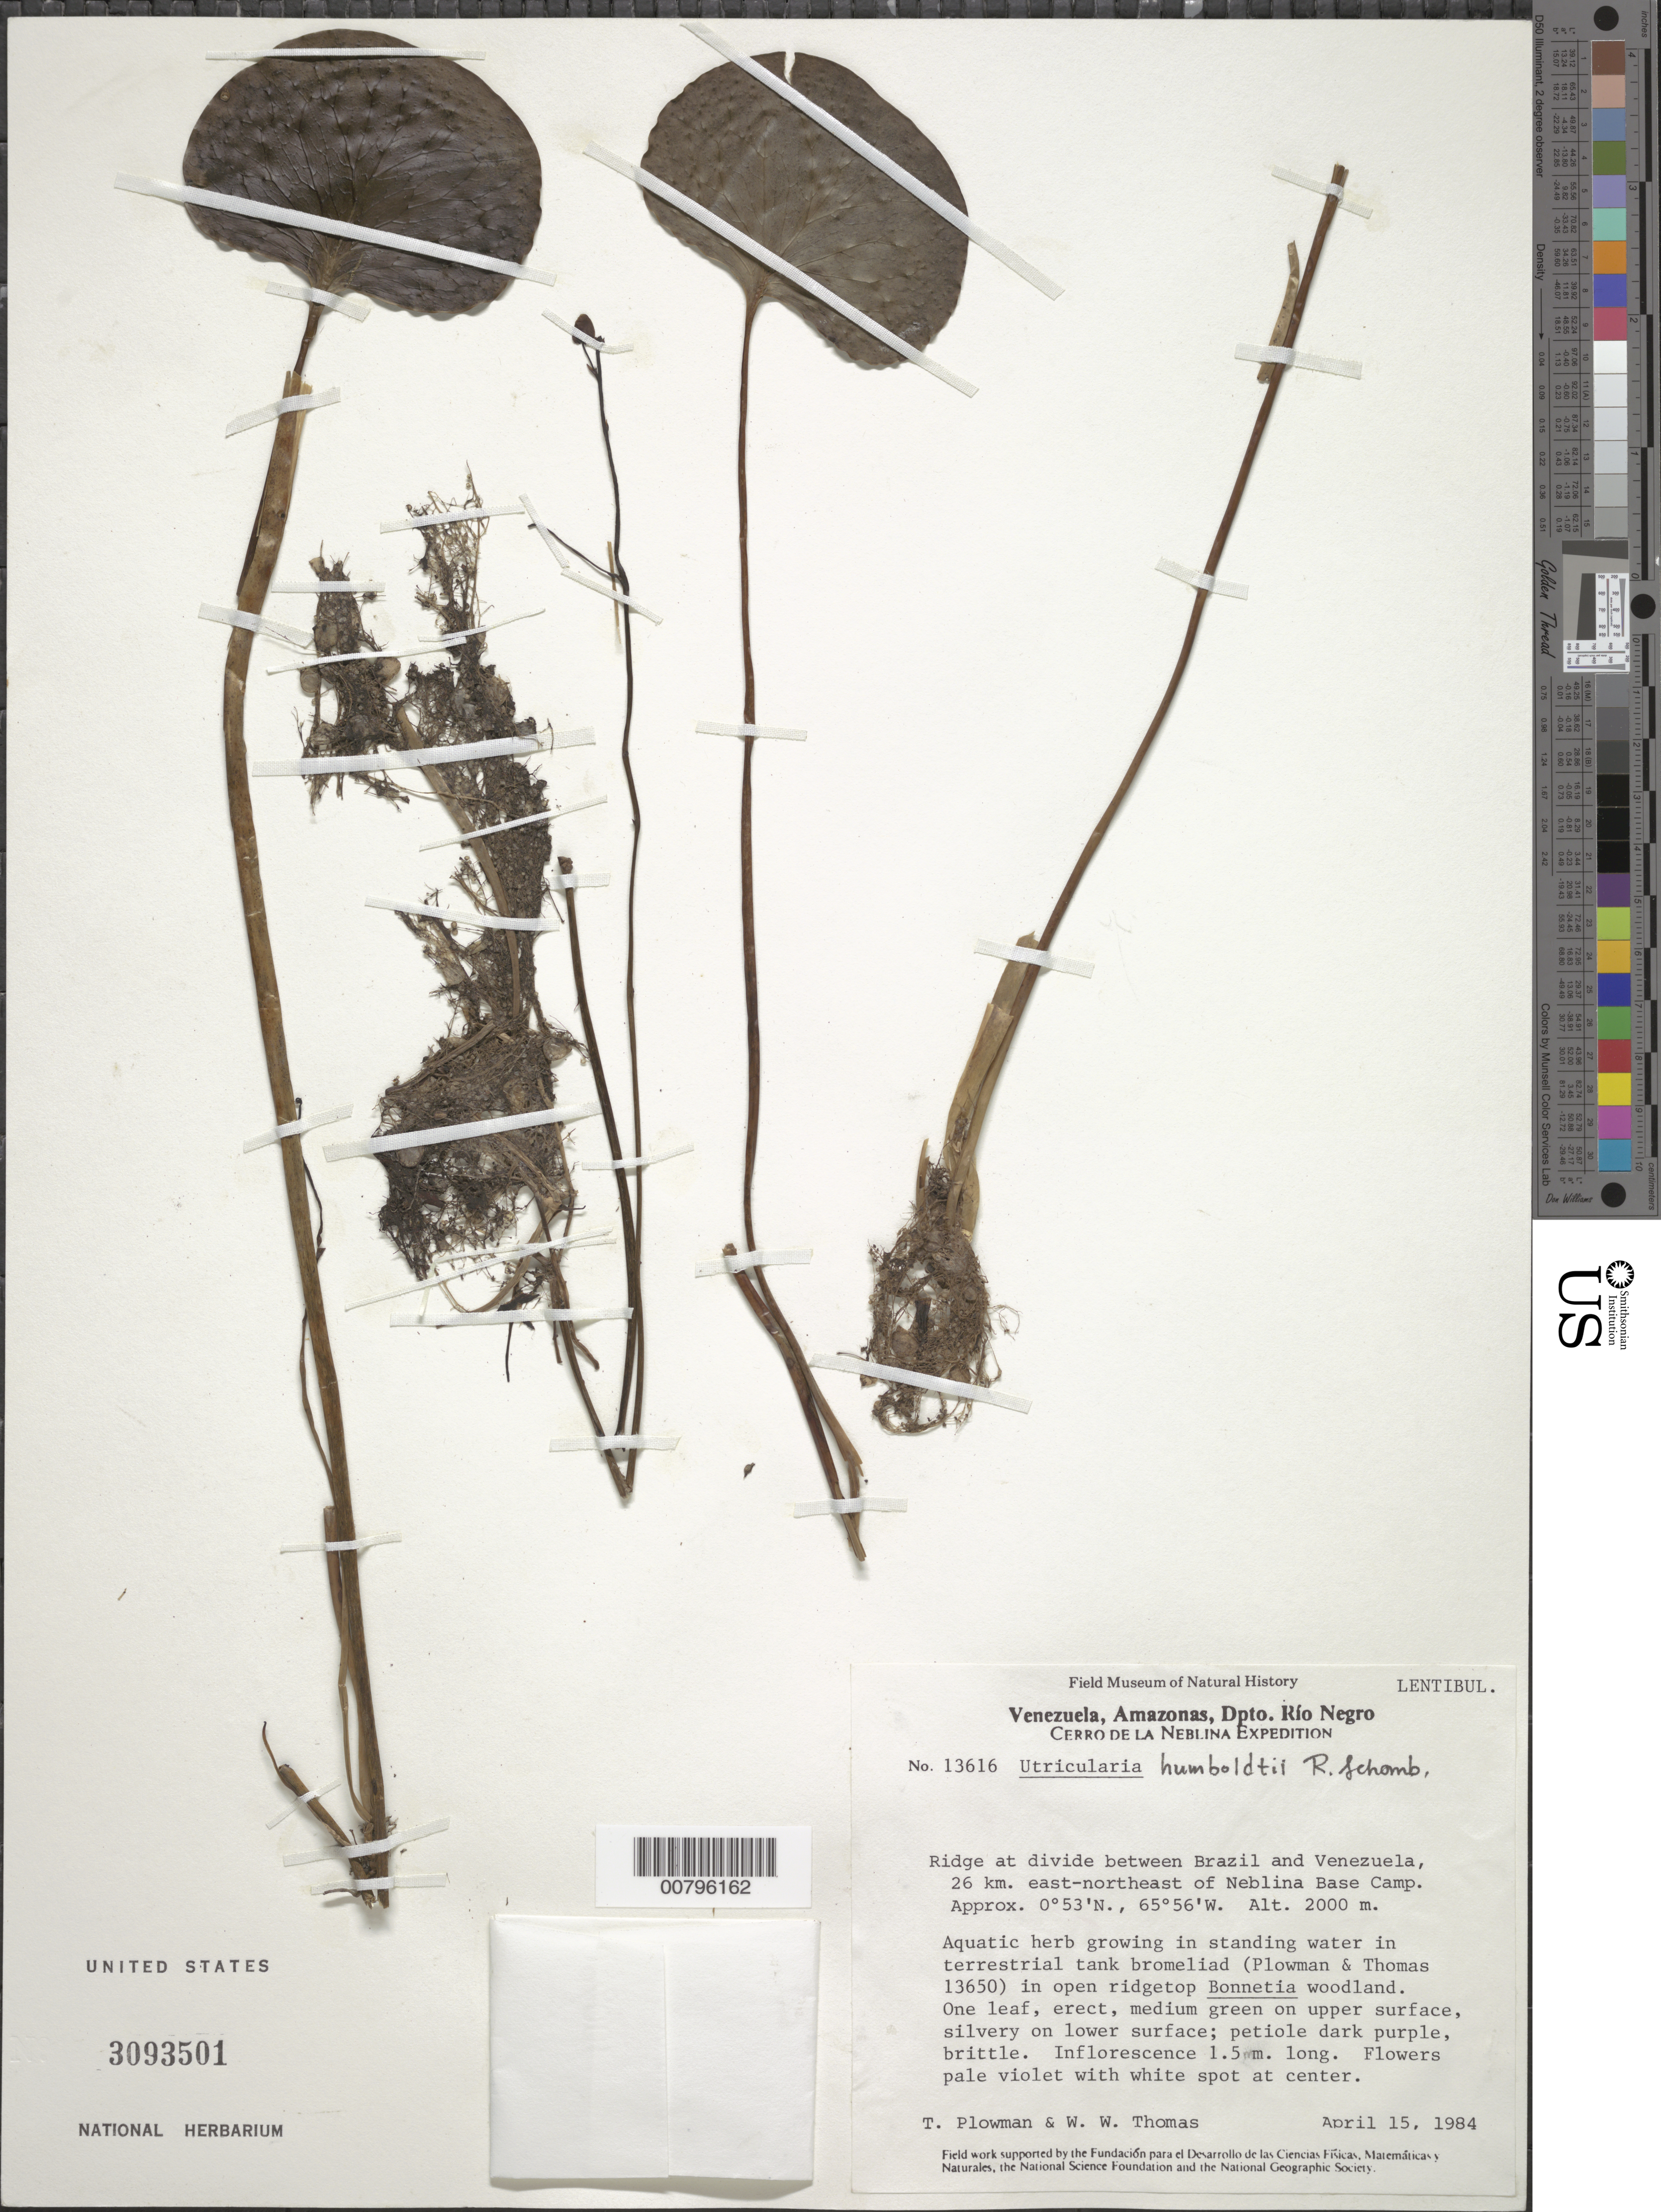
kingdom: Plantae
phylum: Tracheophyta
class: Magnoliopsida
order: Lamiales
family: Lentibulariaceae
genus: Utricularia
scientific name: Utricularia humboldtii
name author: R.H. Schomb.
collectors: T. Plowman & W. W. Thomas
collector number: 13616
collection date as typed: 15-Apr-84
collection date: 1984-04-15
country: Venezuela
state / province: Amazonas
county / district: Río Negro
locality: Cerro de La Neblina, ridge at divide between Brazil & Venezuela, 26 km ENE of Neblina base camp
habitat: Open ridgetop Bonnetia woodland; growing in standing water in terrestrial tank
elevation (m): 2000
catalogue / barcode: US 3093501